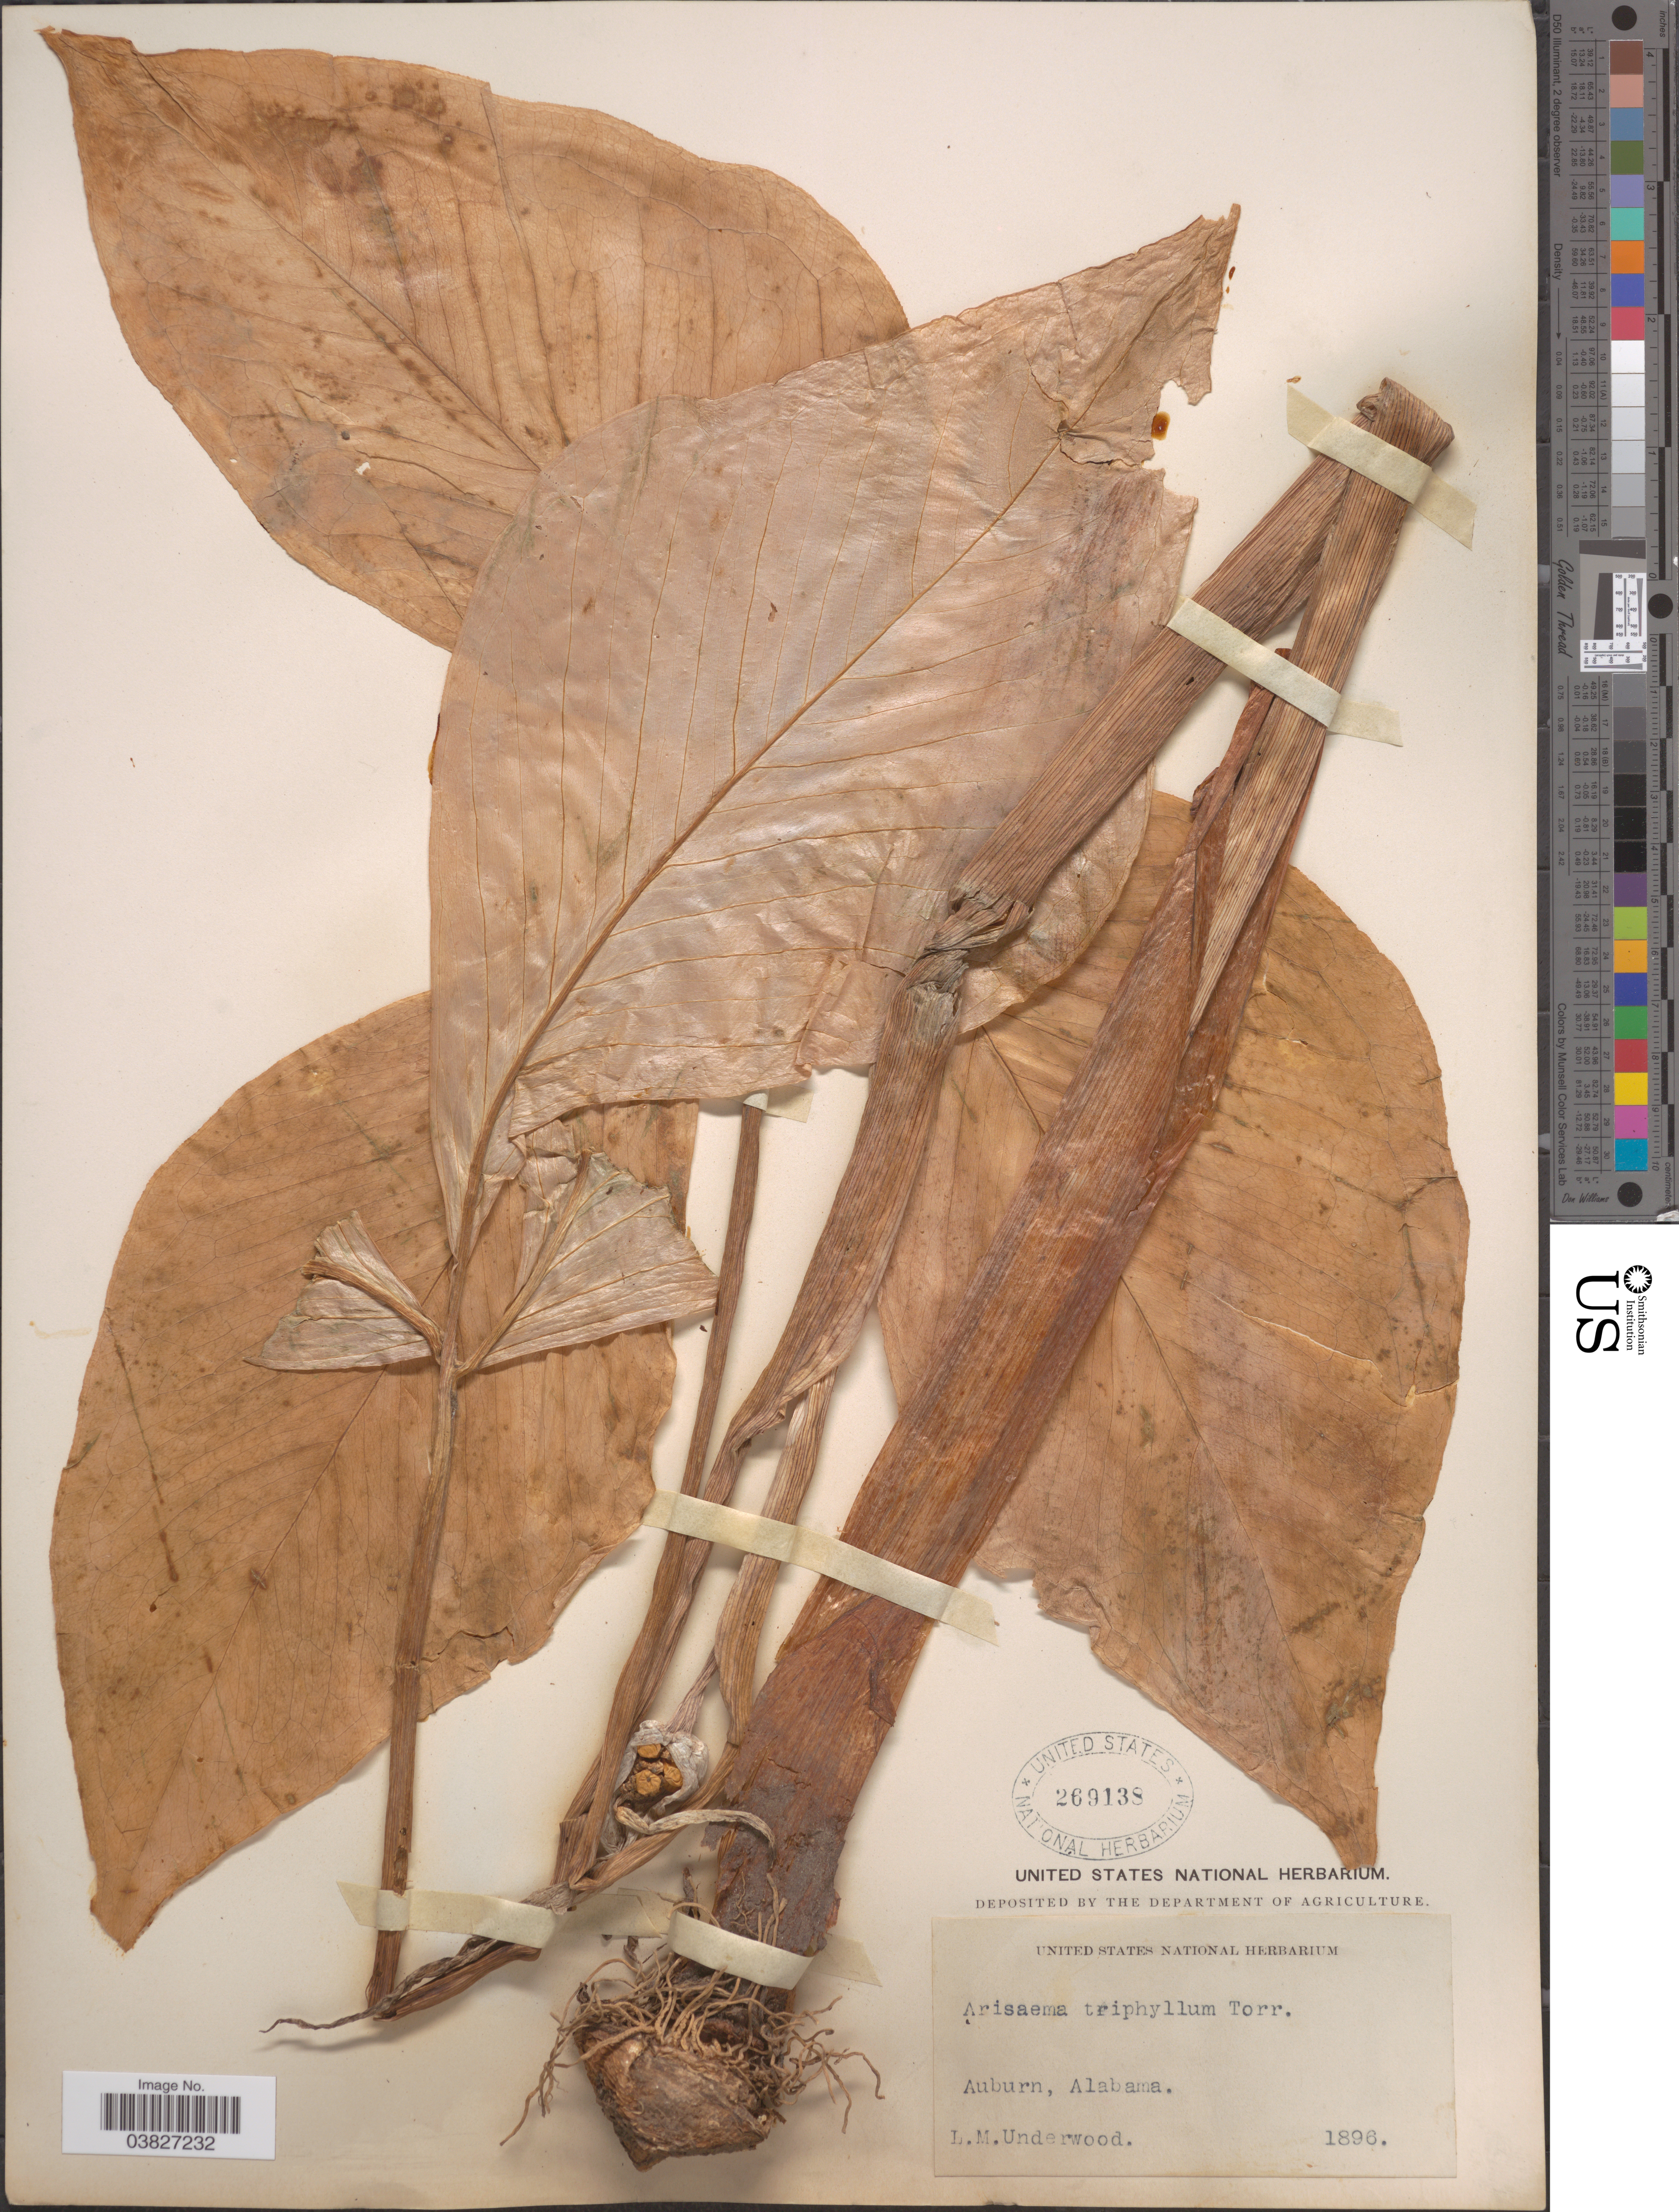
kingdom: Plantae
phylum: Tracheophyta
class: Liliopsida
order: Alismatales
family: Araceae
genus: Arisaema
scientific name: Arisaema triphyllum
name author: (L.) Schott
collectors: L. M. Underwood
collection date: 1896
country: United States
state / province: Alabama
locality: Auburn.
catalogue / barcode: US 269138